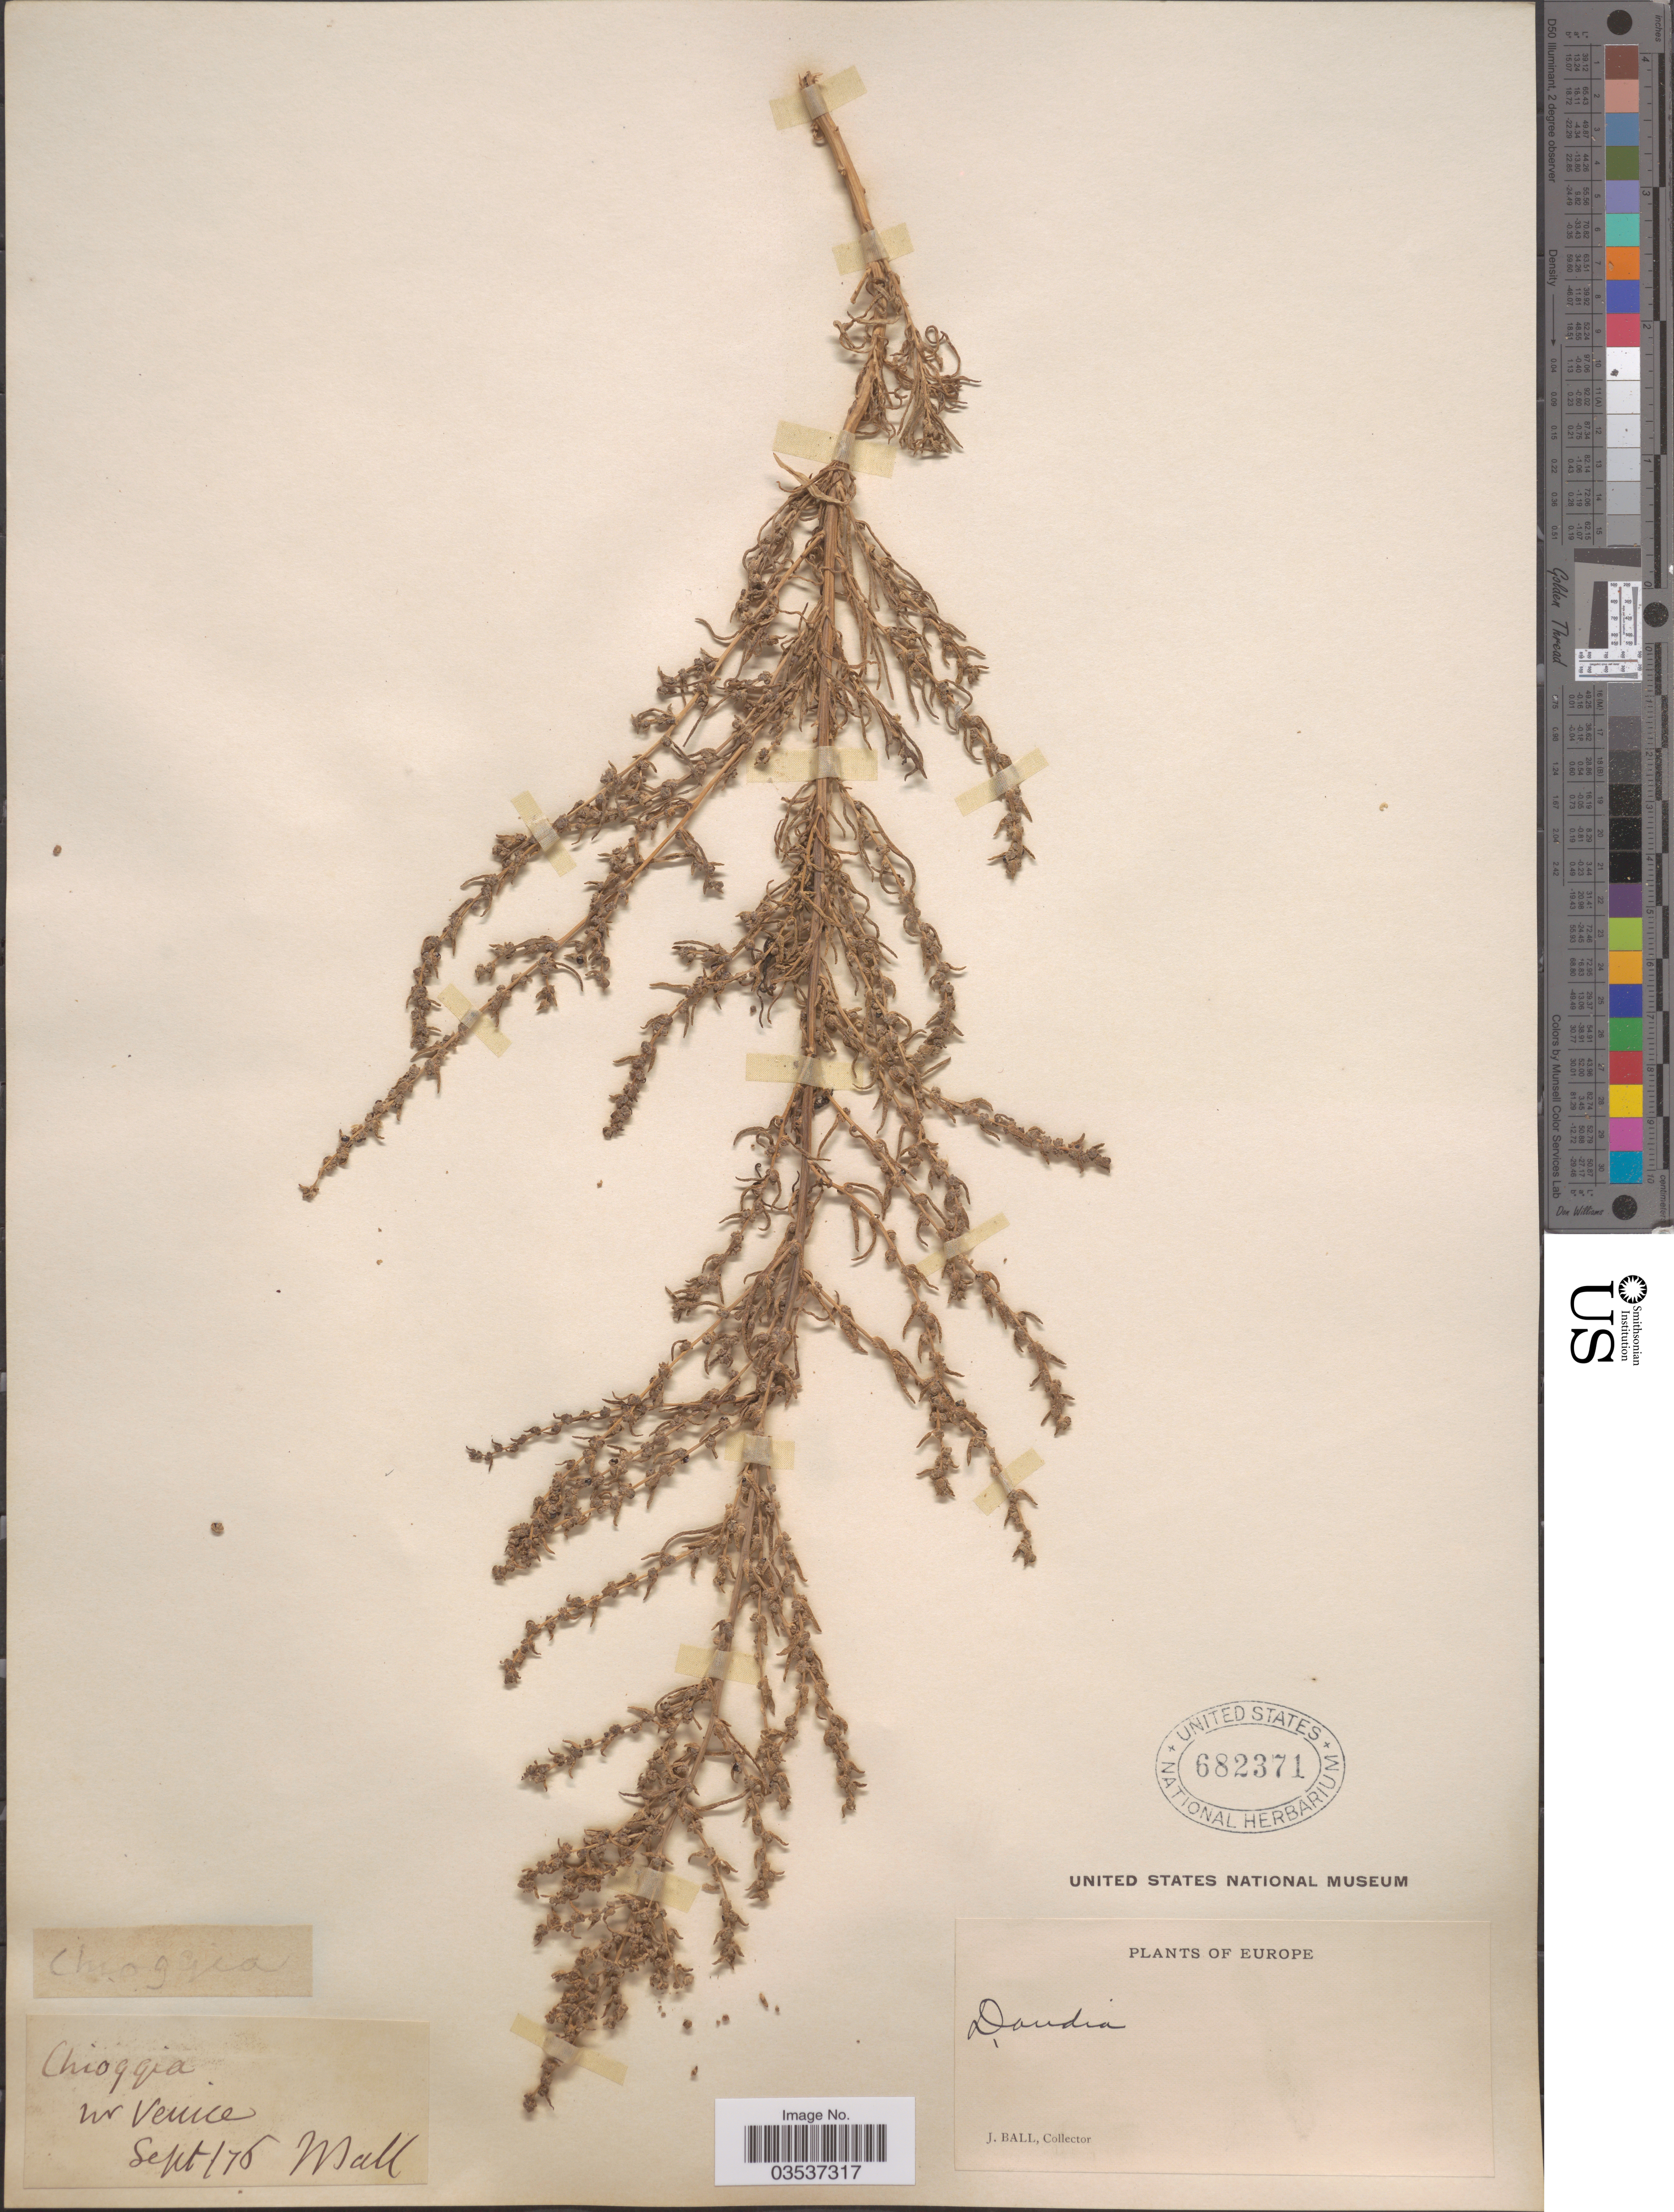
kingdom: Plantae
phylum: Tracheophyta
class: Magnoliopsida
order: Caryophyllales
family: Amaranthaceae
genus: Suaeda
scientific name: Suaeda sp.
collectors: J. Ball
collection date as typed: Transcribed d/m/y: /9/76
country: Italy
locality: Chioggia nr Venice.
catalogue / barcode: US 682371